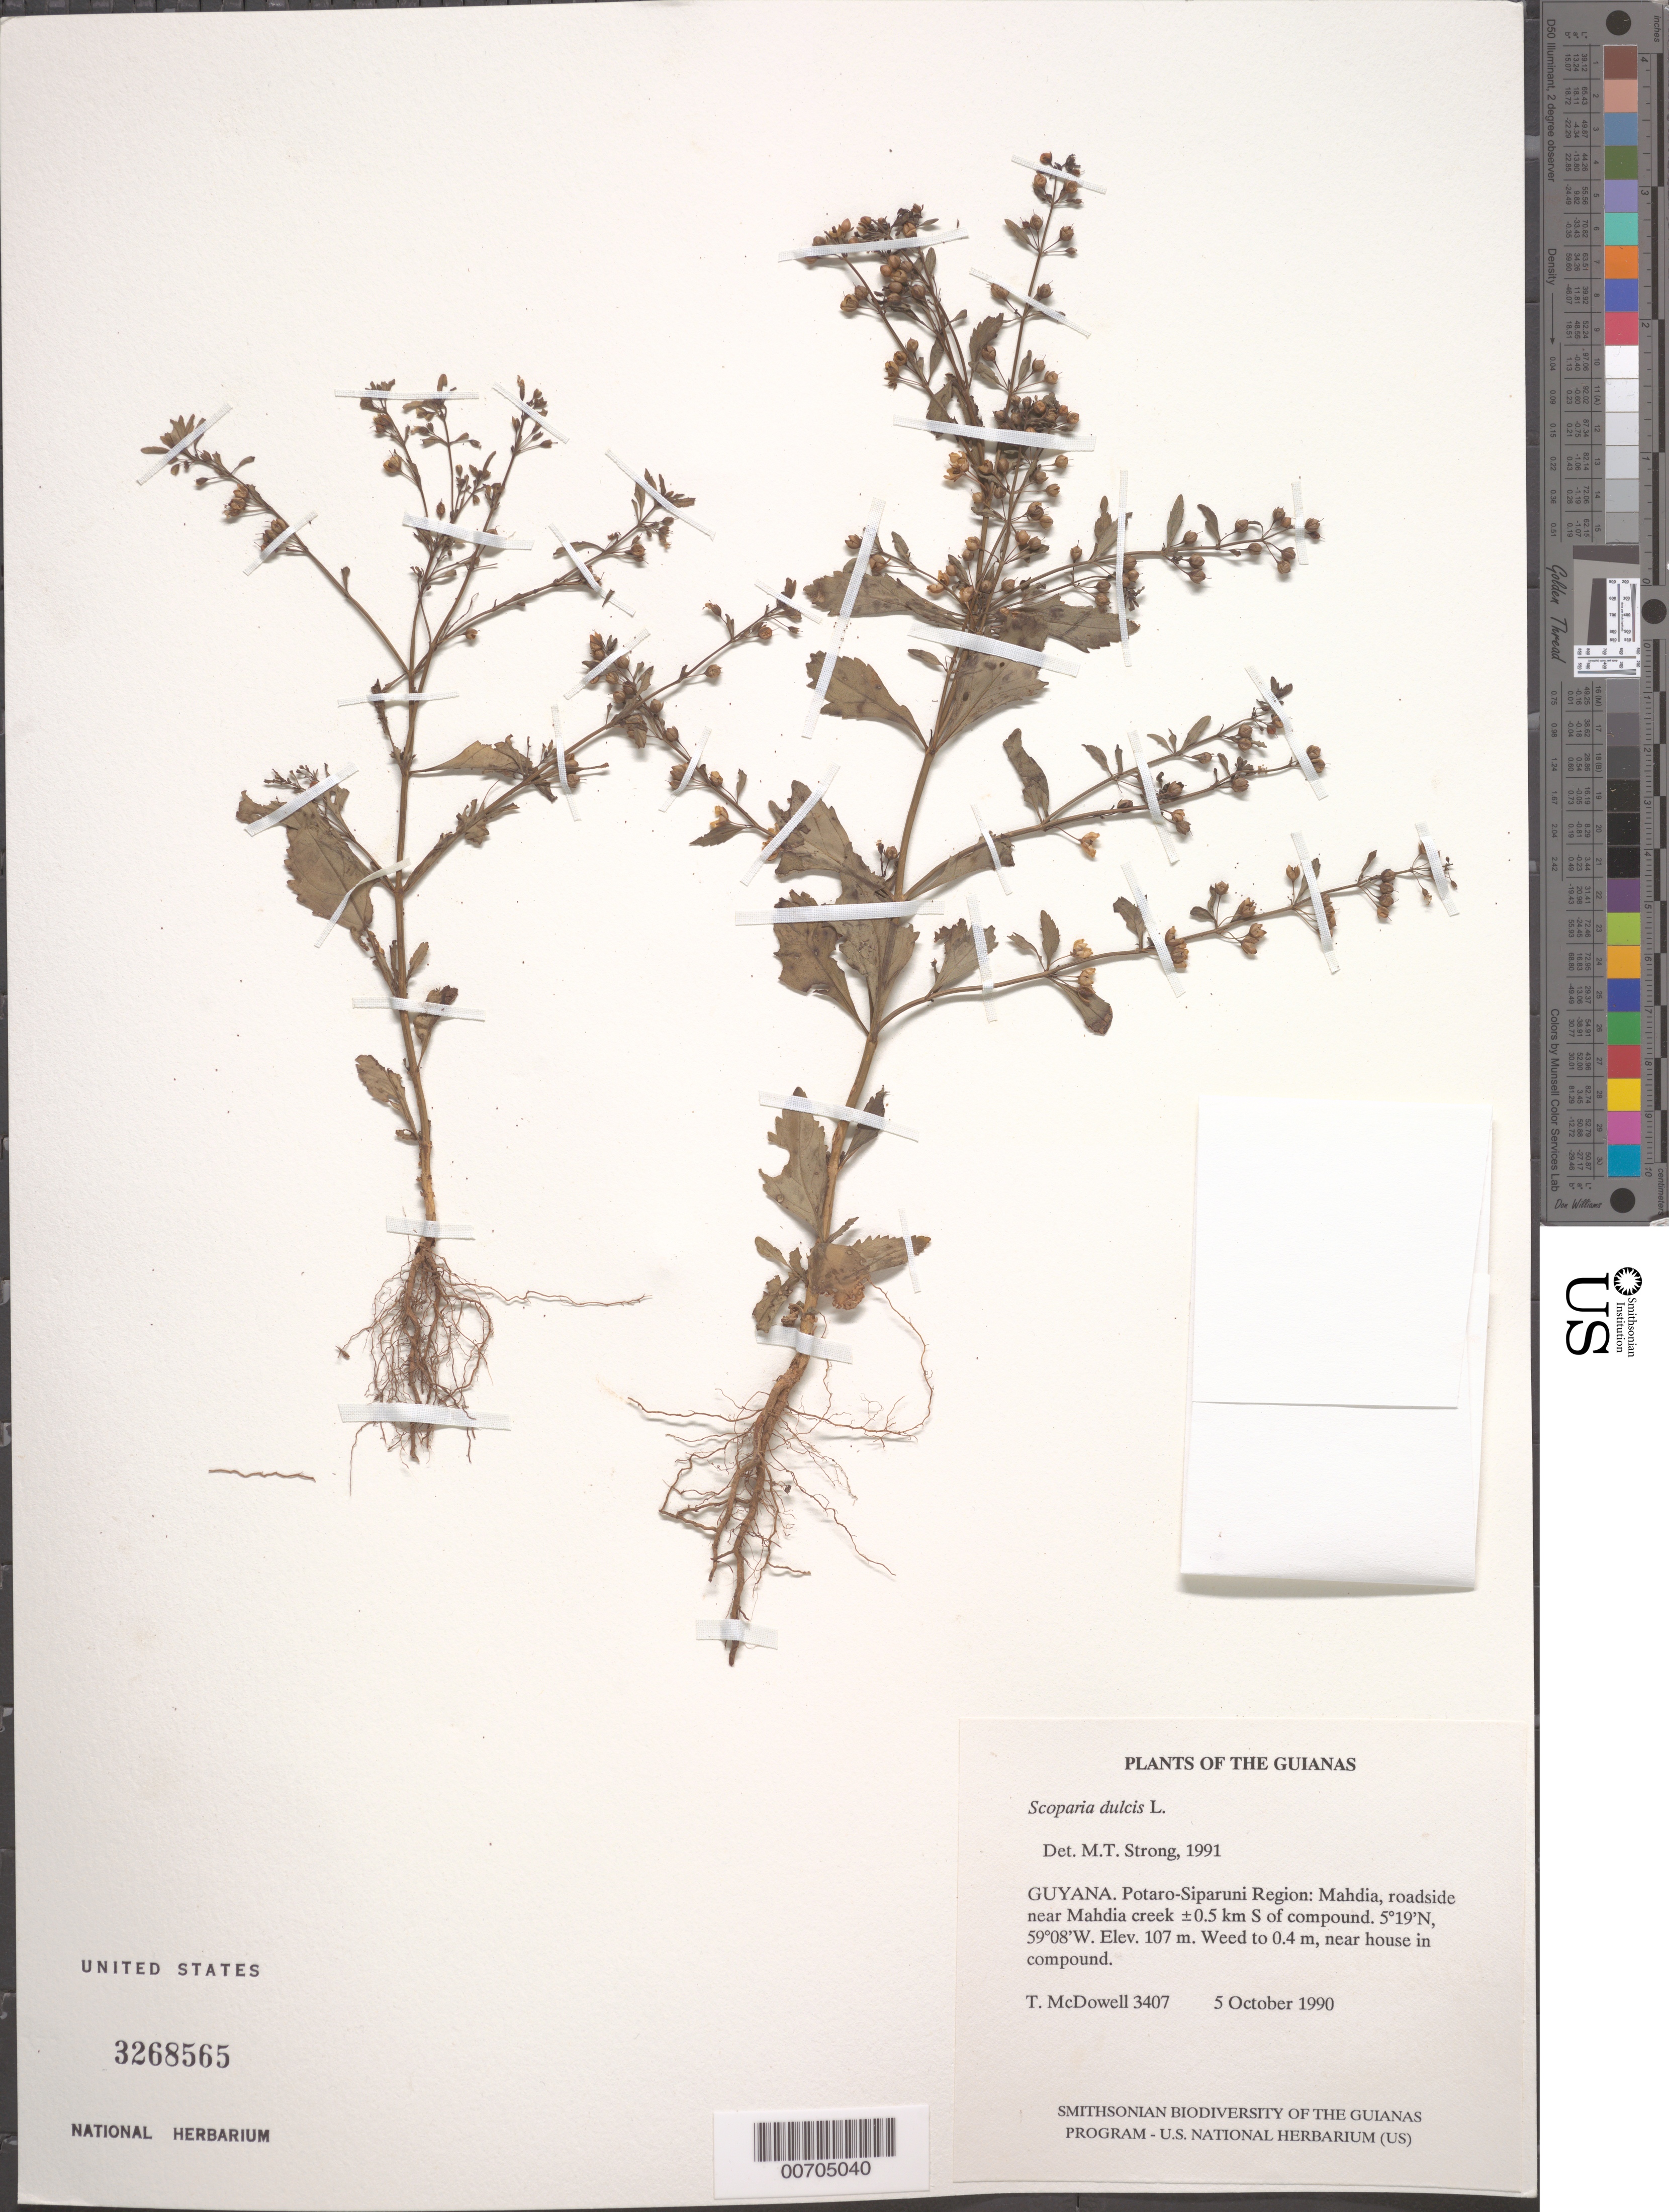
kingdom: Plantae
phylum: Tracheophyta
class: Magnoliopsida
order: Lamiales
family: Plantaginaceae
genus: Scoparia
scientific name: Scoparia dulcis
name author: L.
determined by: Strong, M. T., (US), Smithsonian Institution - National Museum of Natural History (UNITED STATES)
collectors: T. McDowell & D. Gopaul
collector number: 3407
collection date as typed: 5 October 1990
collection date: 1990-10-05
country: Guyana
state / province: Potaro-Siparuni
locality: Mahdia, near Mahdia creek ±0.5 km S of compound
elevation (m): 107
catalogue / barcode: US 3268565